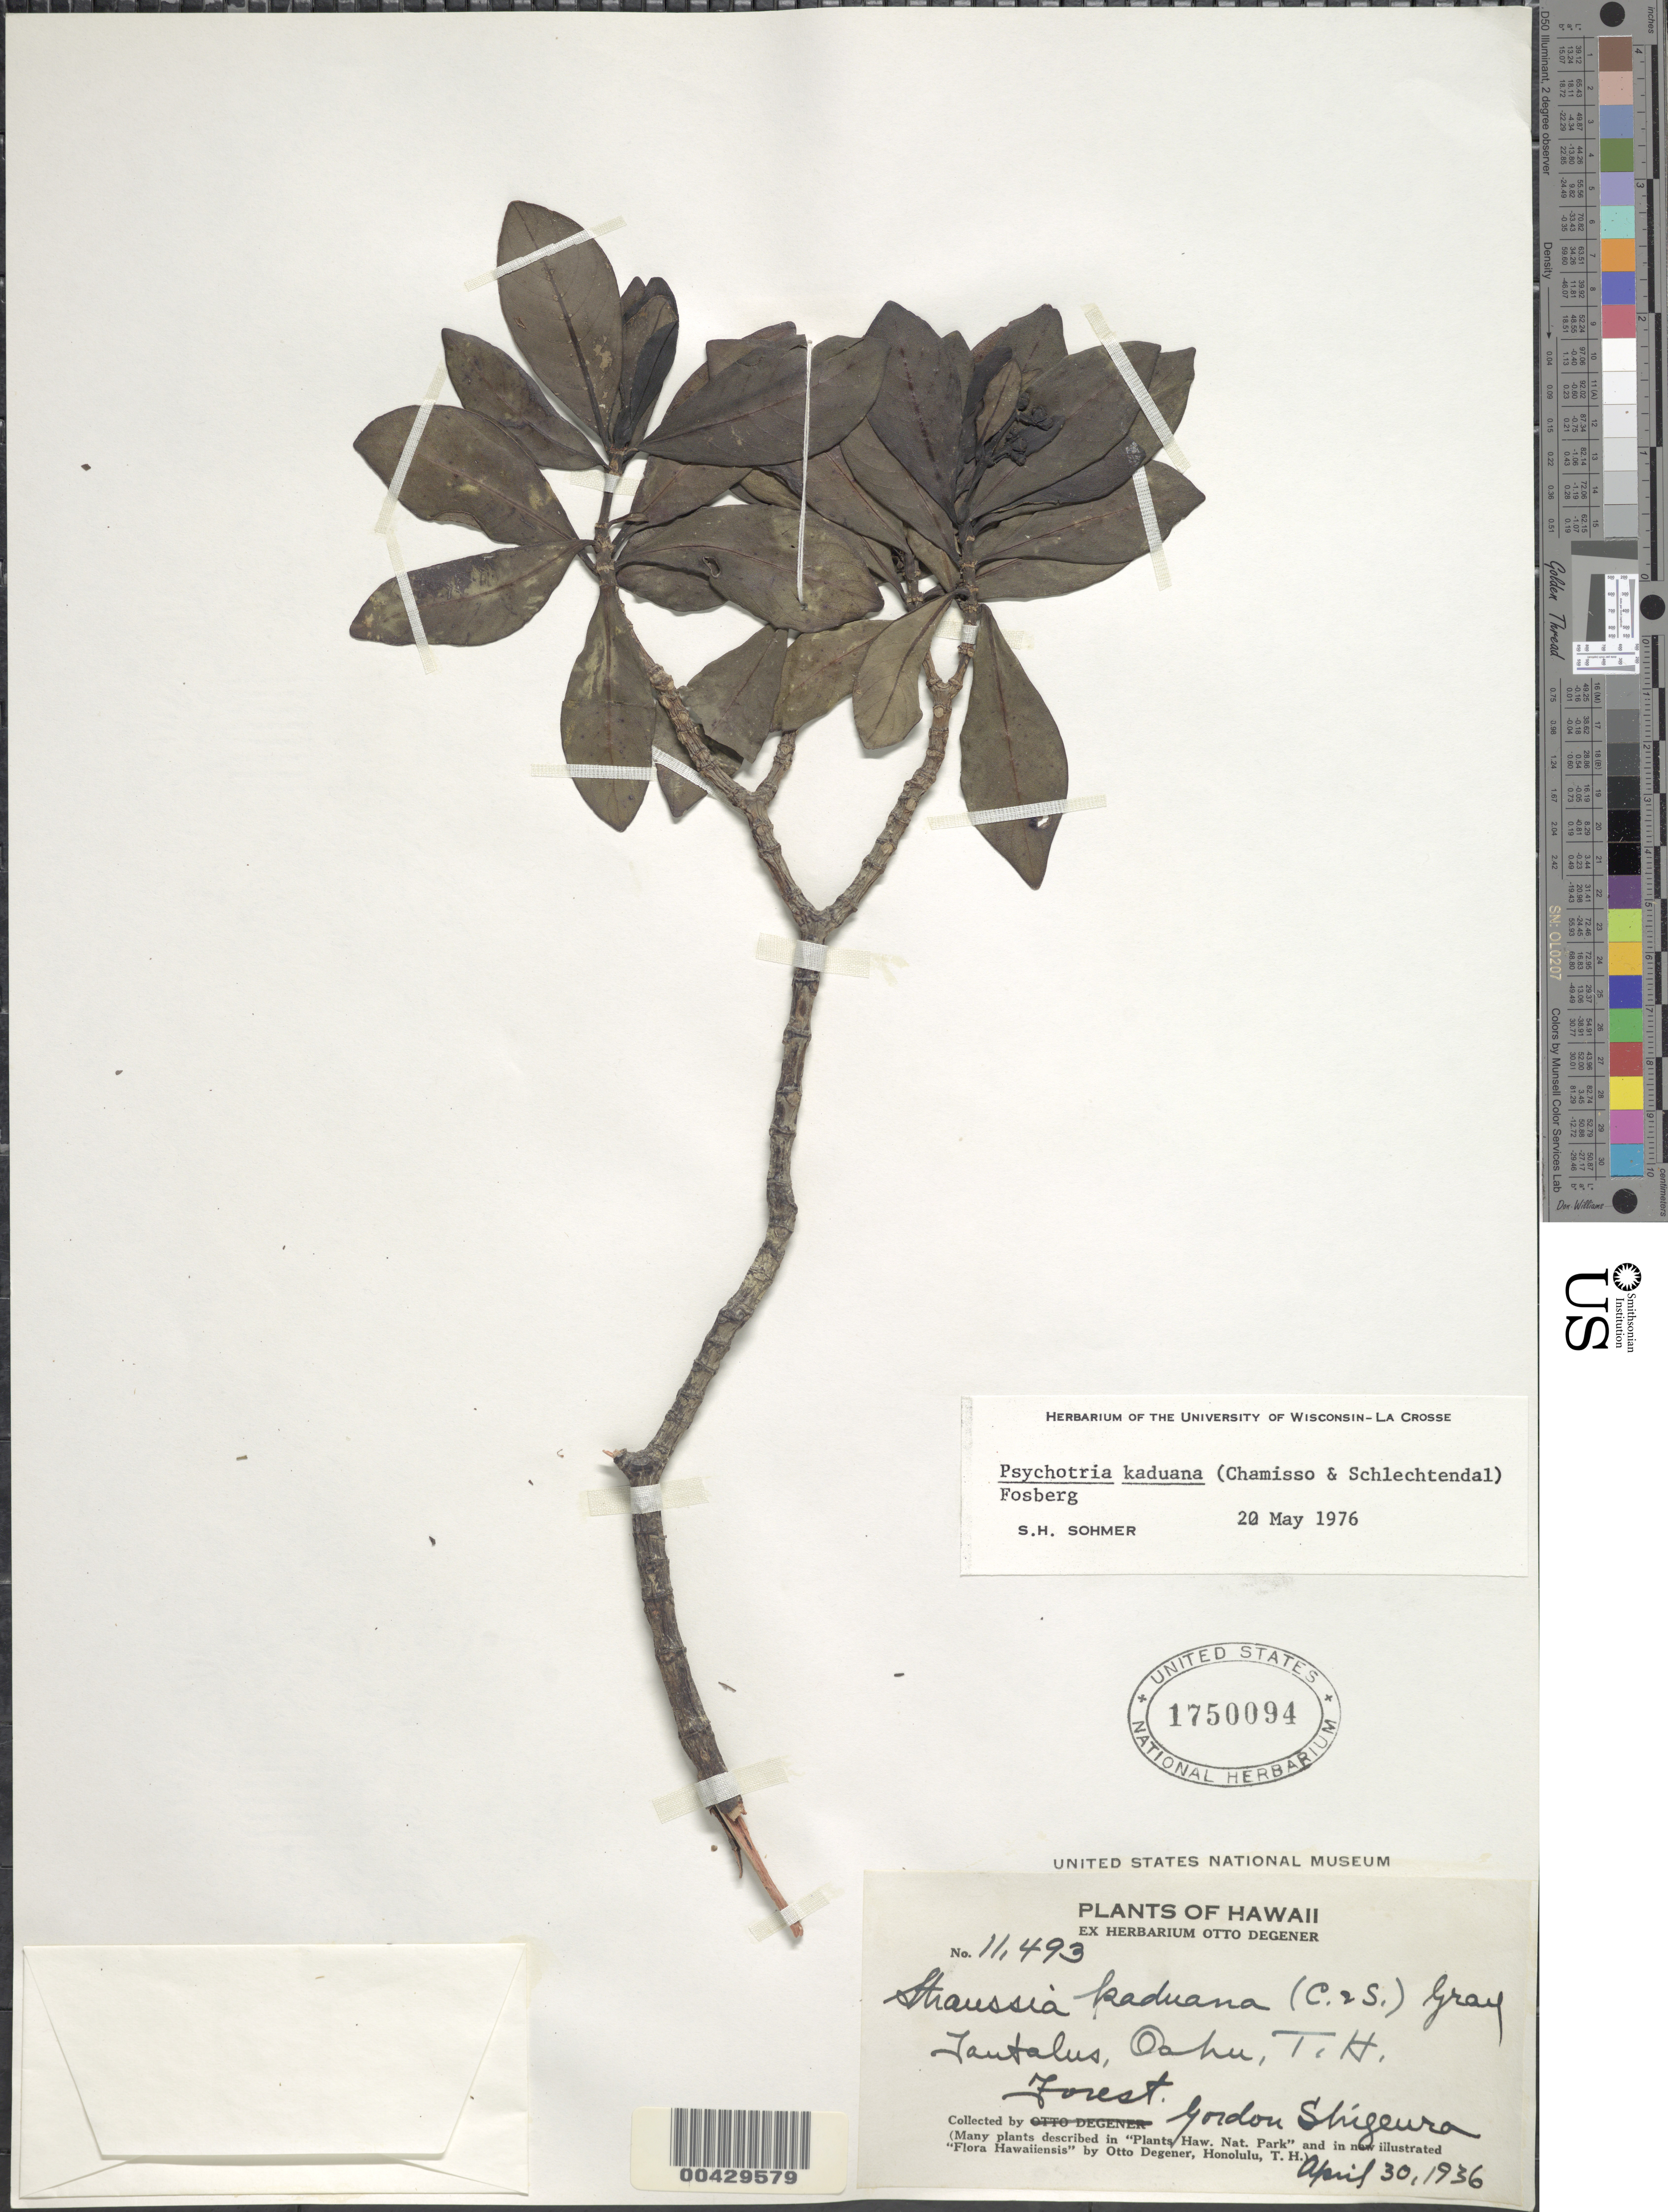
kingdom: Plantae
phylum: Tracheophyta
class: Magnoliopsida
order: Gentianales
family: Rubiaceae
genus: Psychotria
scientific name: Psychotria kaduana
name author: (Cham. & Schltdl.) Fosberg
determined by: Sohmer, S. H.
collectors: G. Shigeura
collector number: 11493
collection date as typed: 30 Apr 1936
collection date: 1936-04-30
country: United States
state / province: Hawaii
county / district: Honolulu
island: Oahu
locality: tantalus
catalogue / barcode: US 1750094